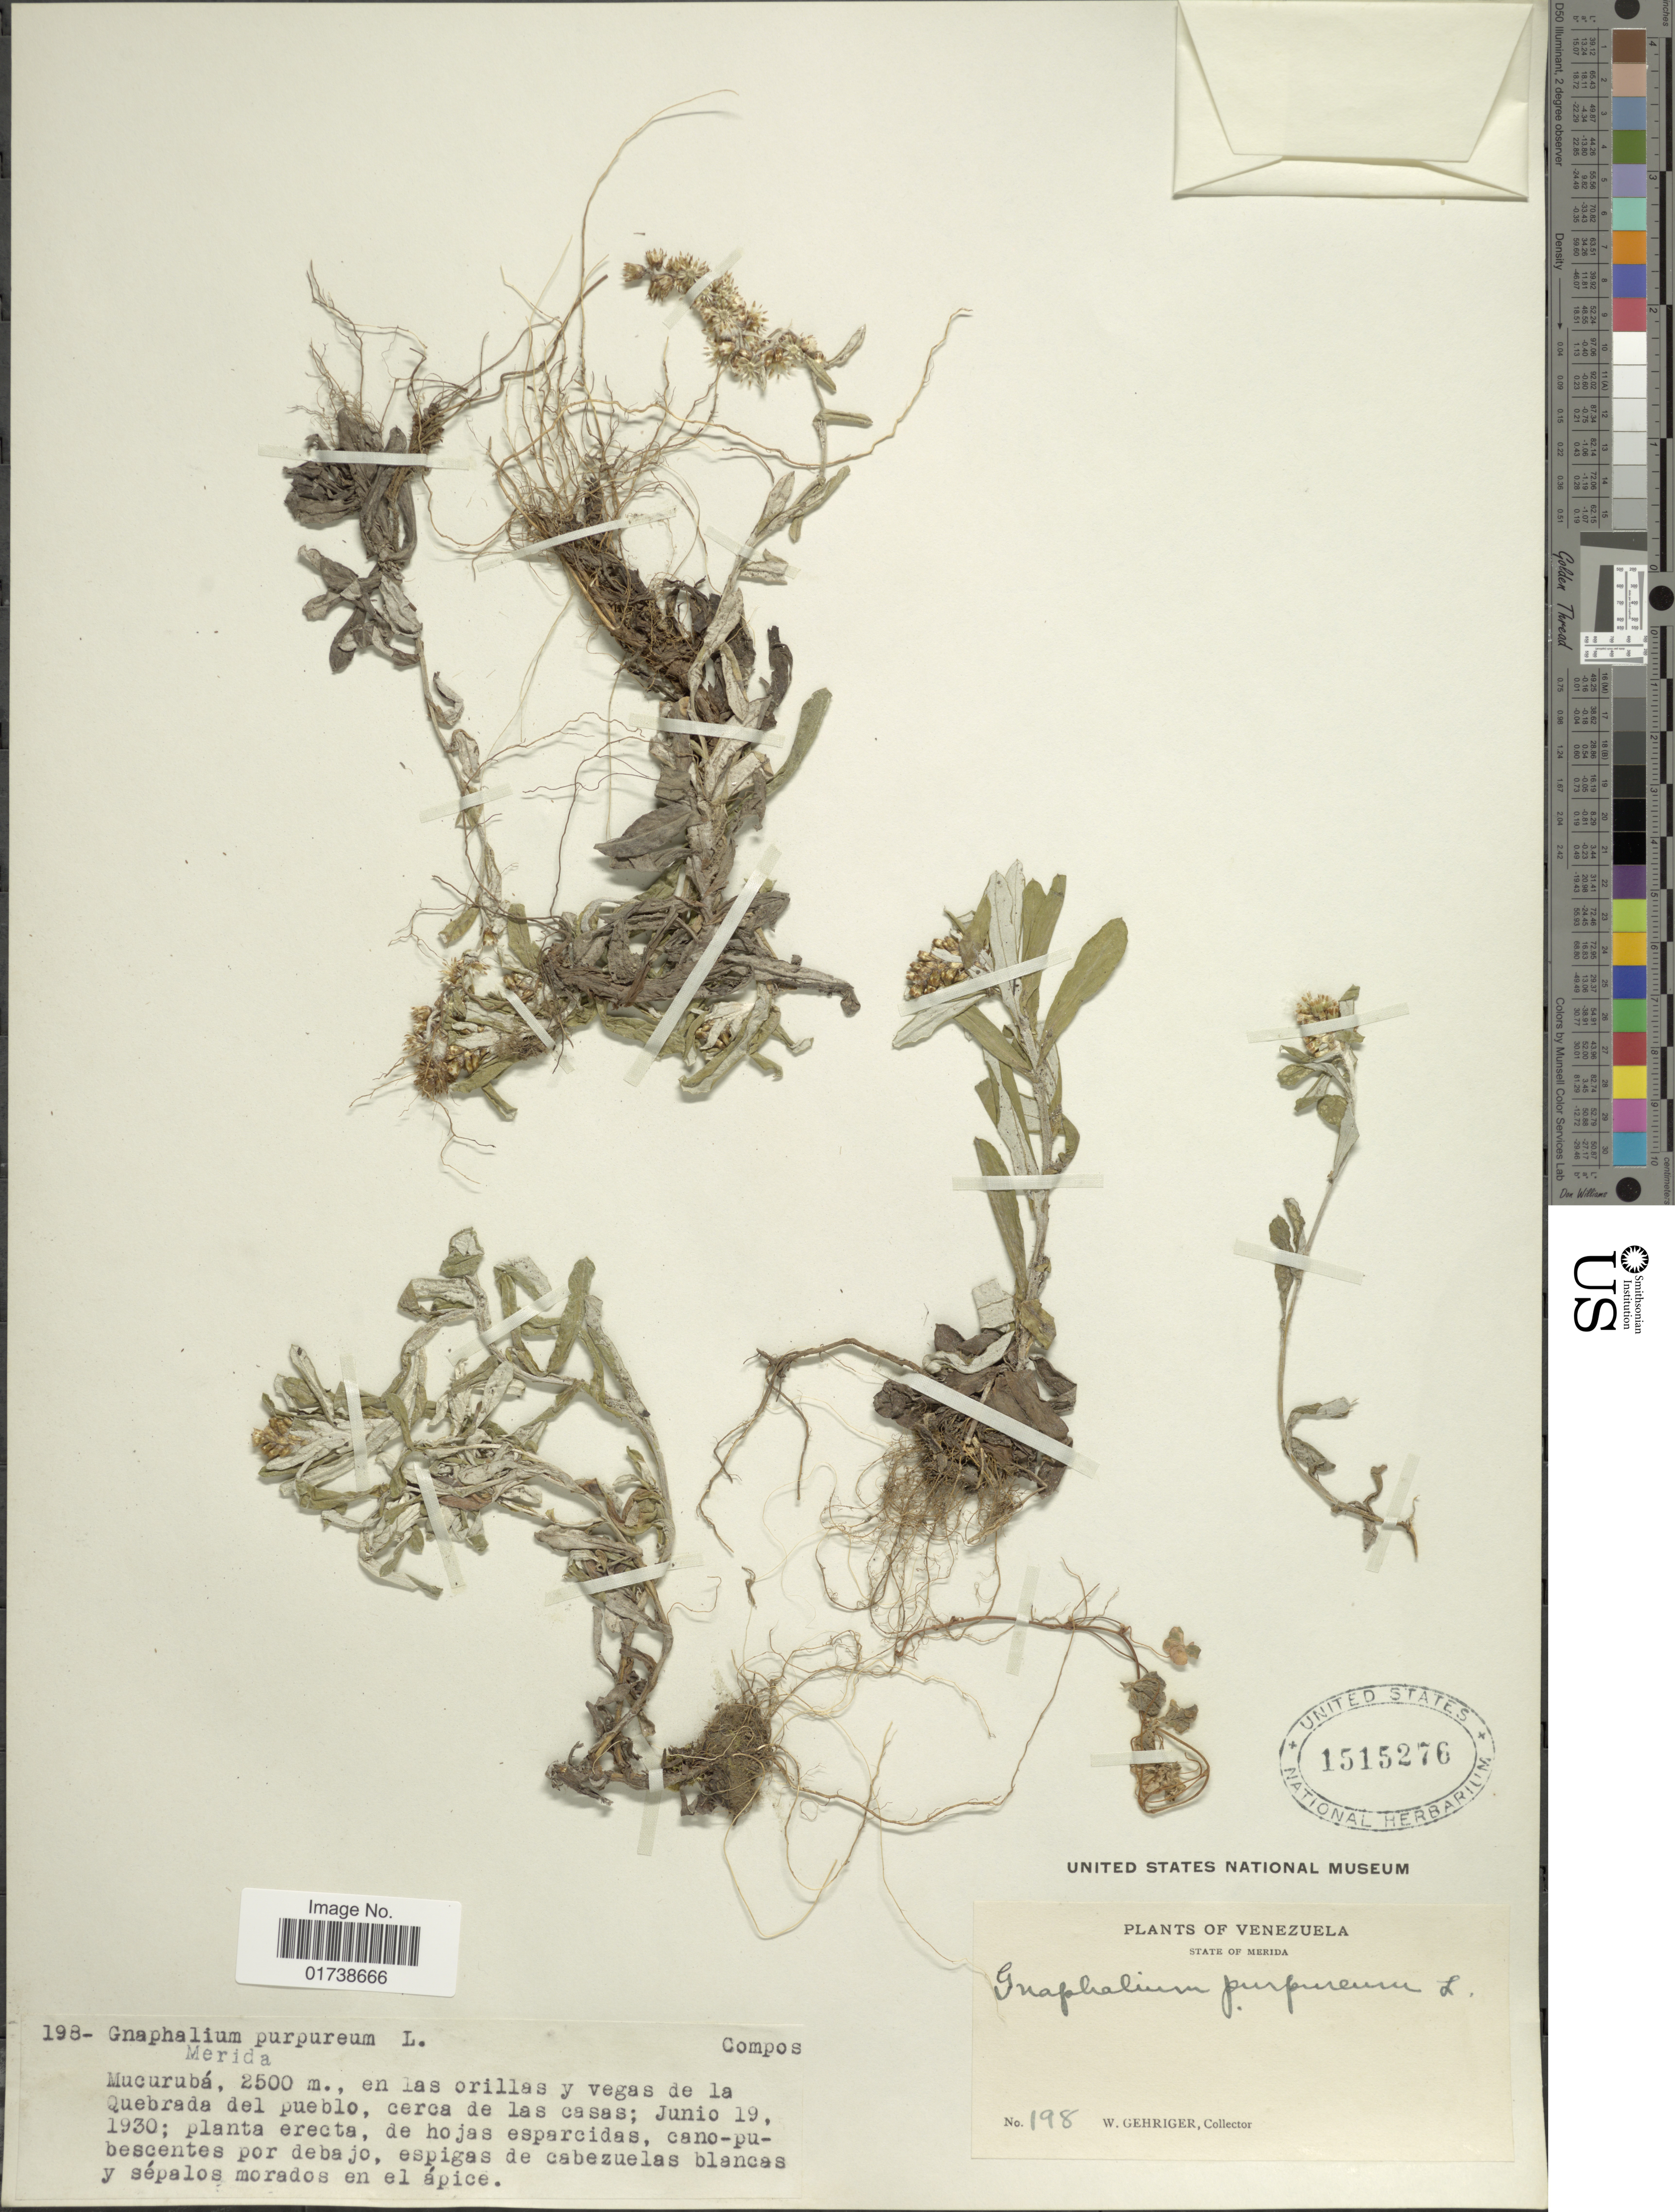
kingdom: Plantae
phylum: Tracheophyta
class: Magnoliopsida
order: Asterales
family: Asteraceae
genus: Gamochaeta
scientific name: Gamochaeta purpurea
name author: (L.) Cabrera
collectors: W. Gehriger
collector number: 198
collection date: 1930-06-19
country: Venezuela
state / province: Mérida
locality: State of Merida, Mucuruba, en las orillas y vegas de la Quebrada del Pueblo, cerca de las casas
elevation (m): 2500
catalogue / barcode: US 1515276